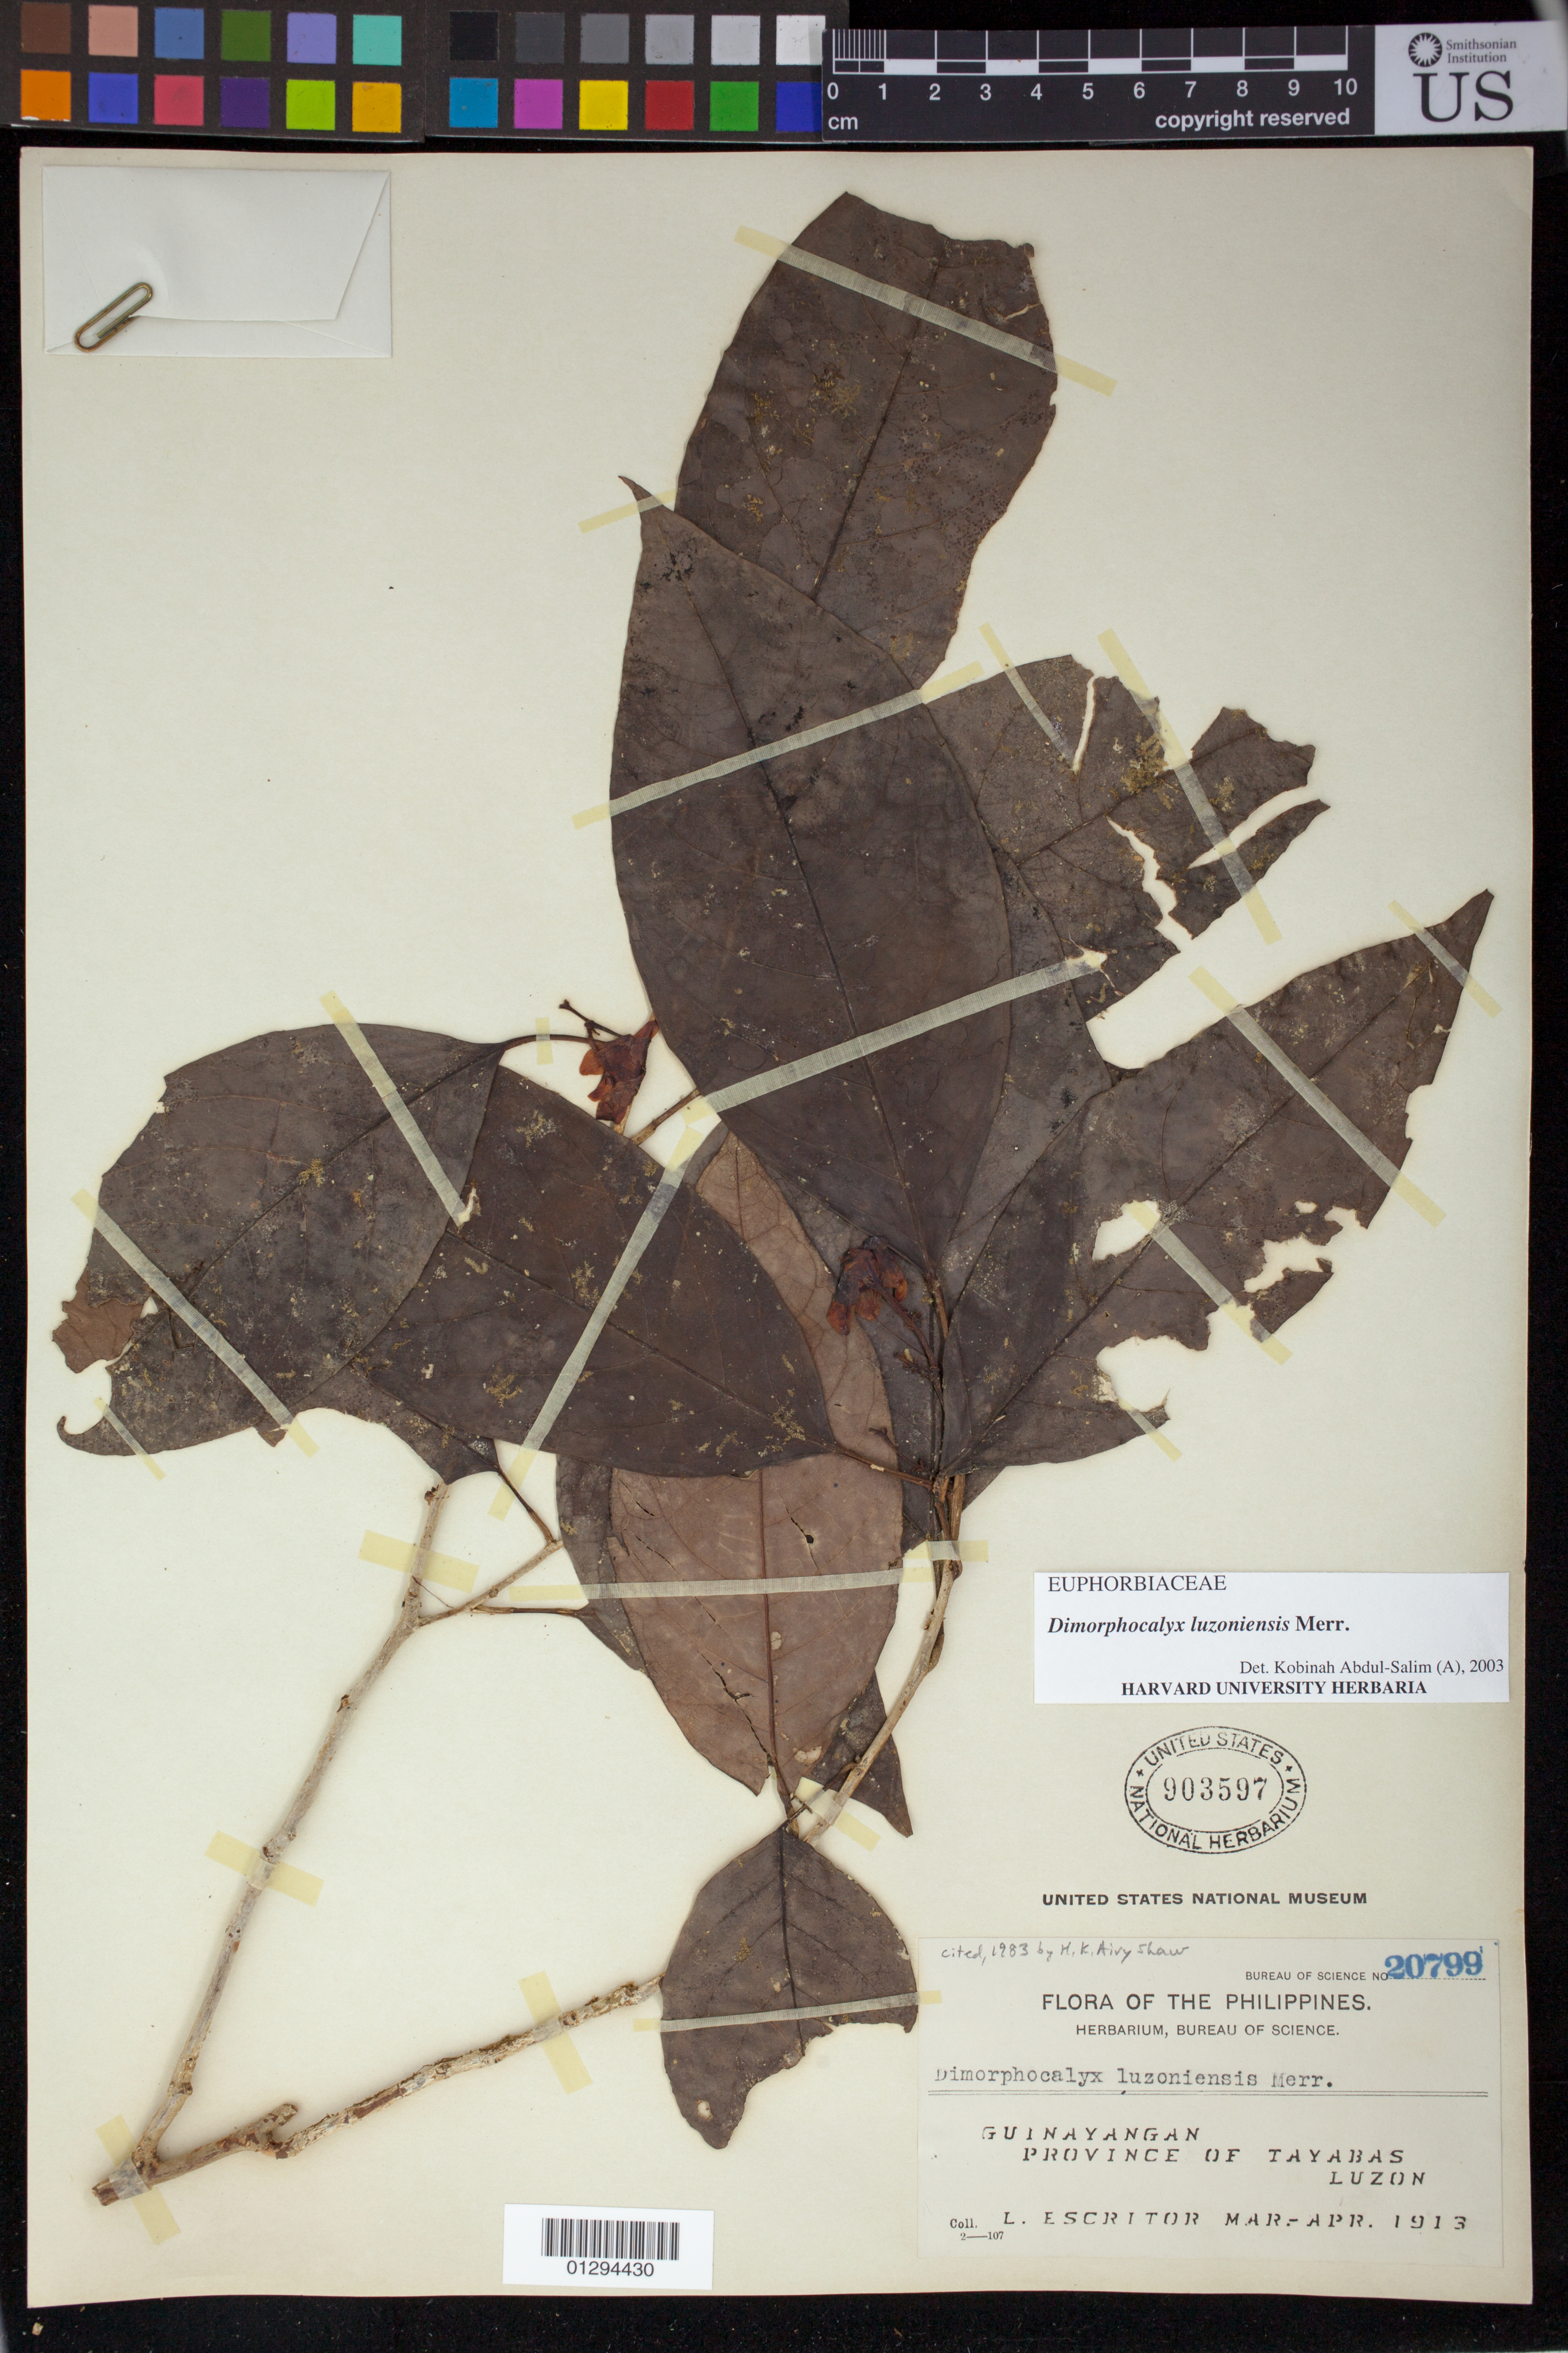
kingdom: Plantae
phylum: Tracheophyta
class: Magnoliopsida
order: Malpighiales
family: Euphorbiaceae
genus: Dimorphocalyx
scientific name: Dimorphocalyx luzoniensis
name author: Merr.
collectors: L. Escritor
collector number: Bur. Sci. 20799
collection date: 1913-03/1913-04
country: Philippines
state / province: Calabarzon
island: Luzon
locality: Guinayangan, Province of Tayabas, Luzon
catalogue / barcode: US 903597